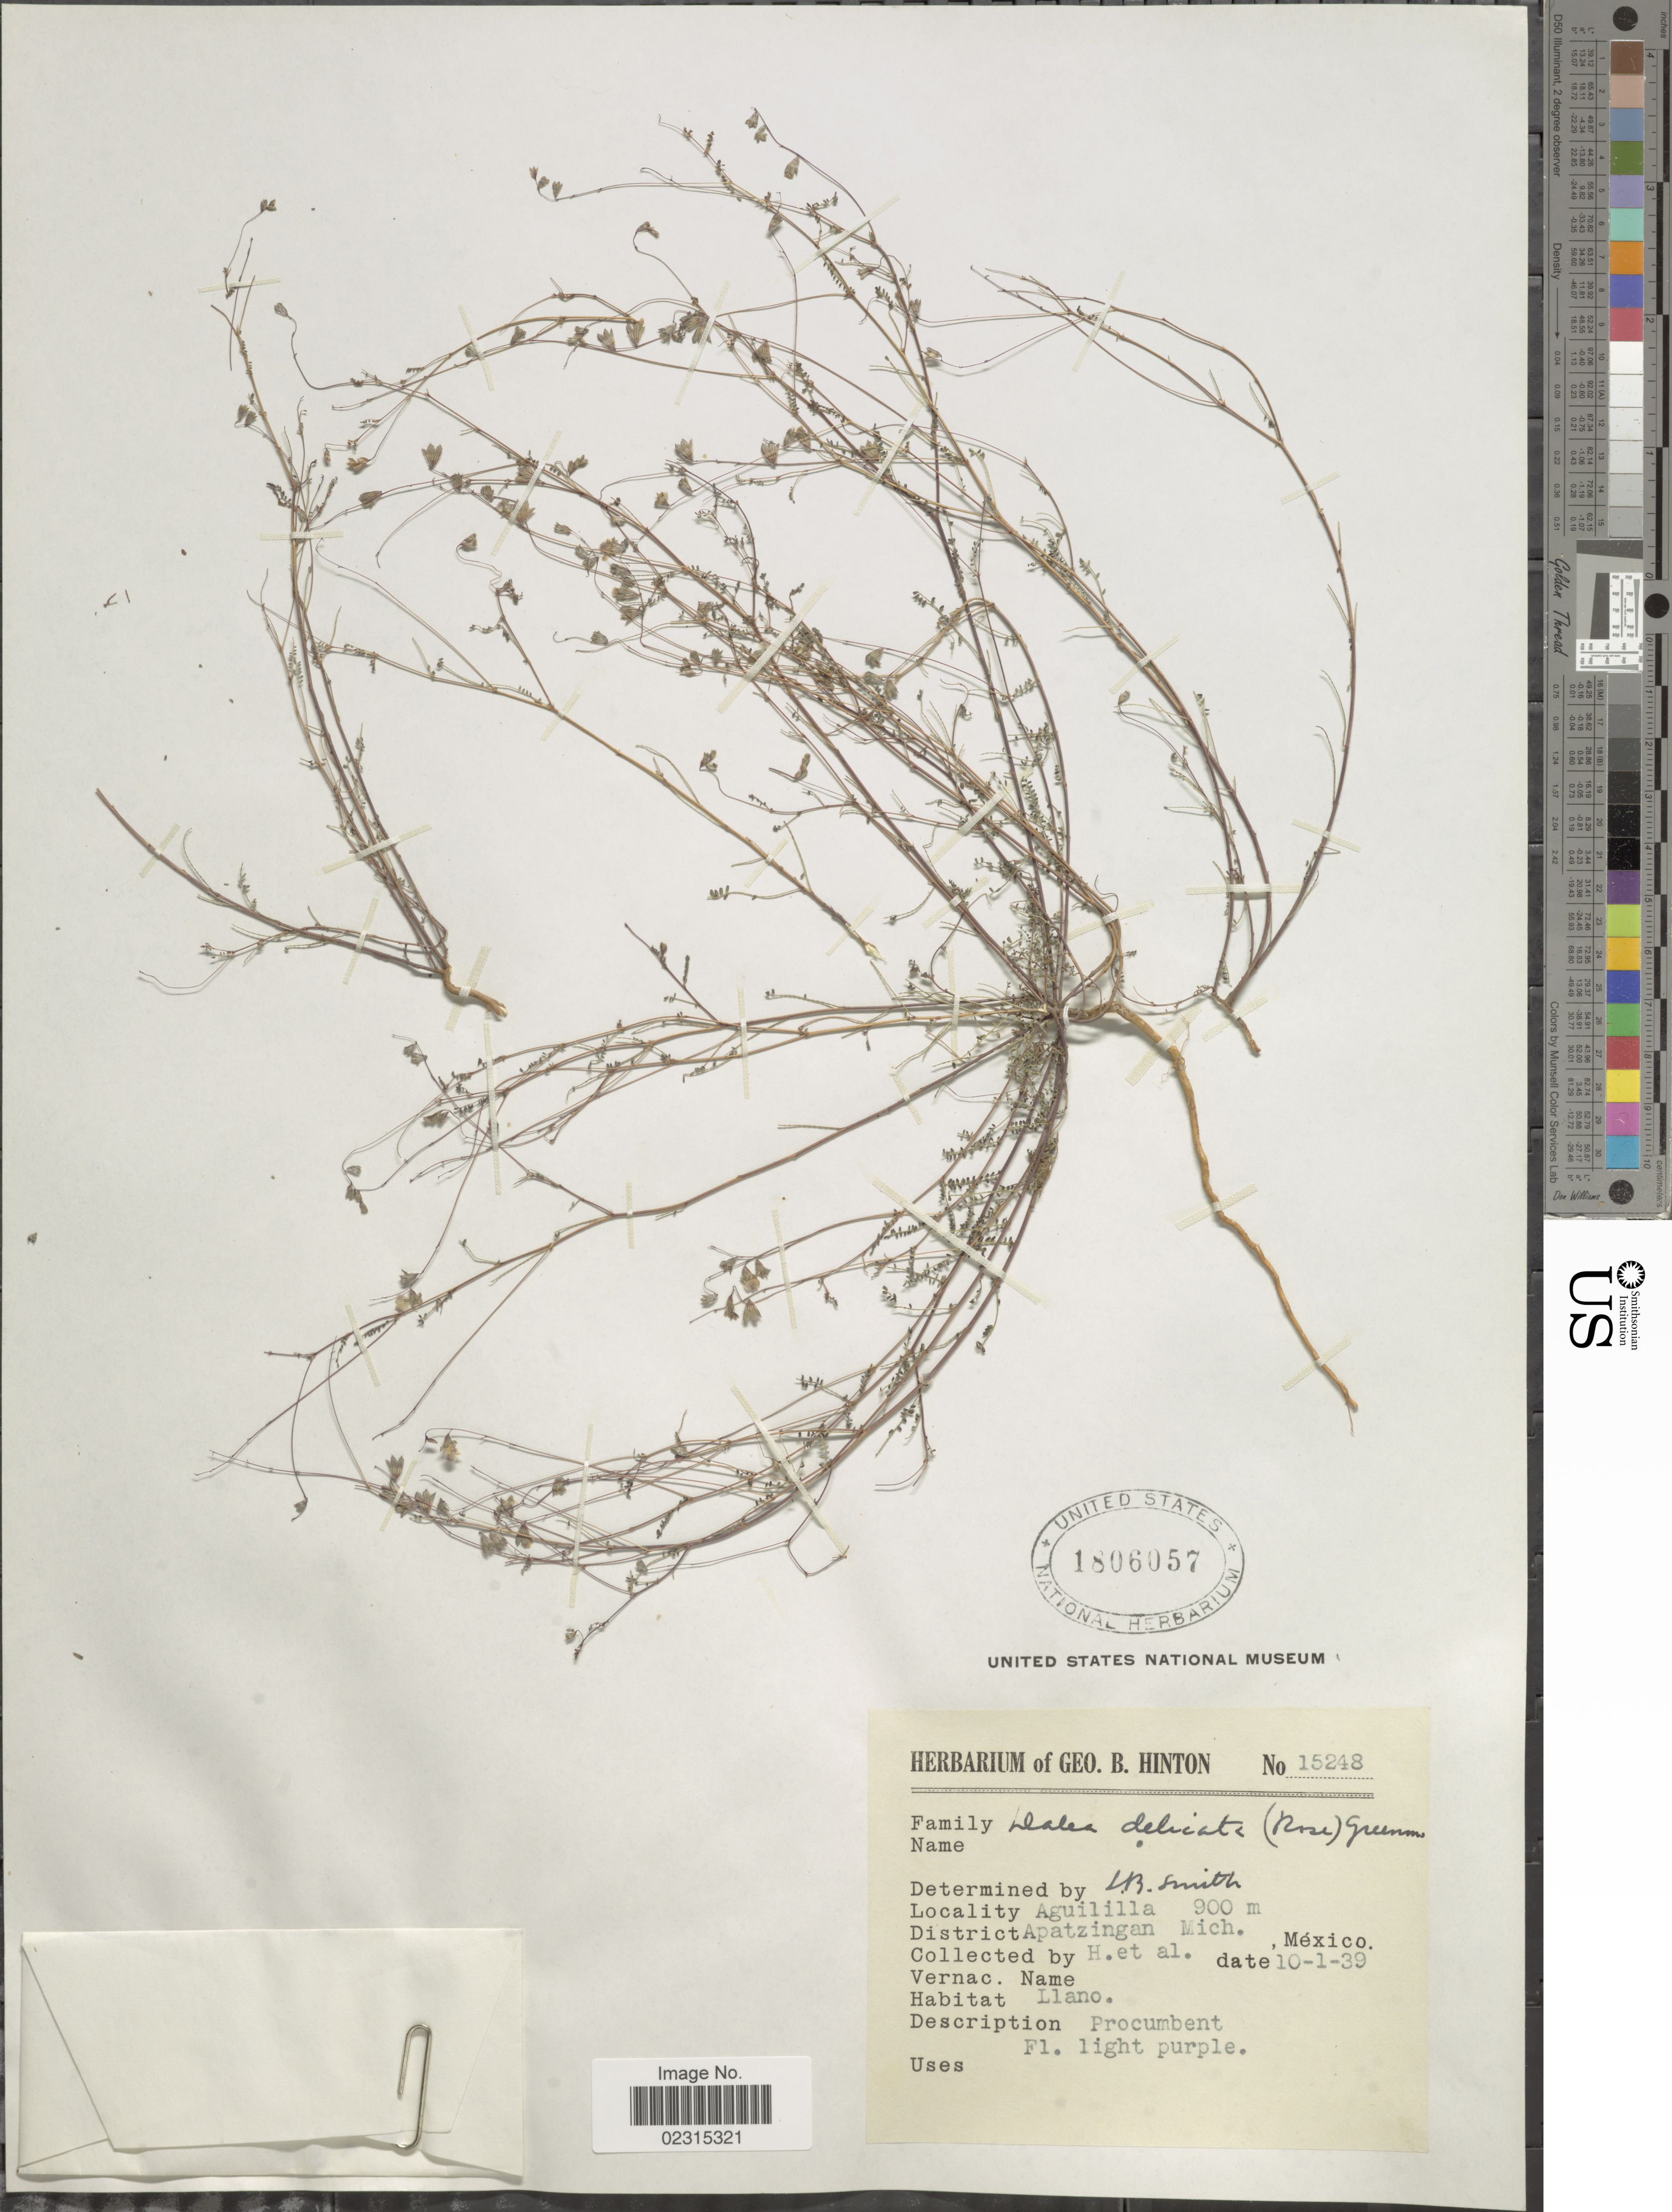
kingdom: Plantae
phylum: Tracheophyta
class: Magnoliopsida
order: Fabales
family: Fabaceae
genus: Marina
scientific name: Marina gracilis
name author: Liebm.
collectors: G. B. Hinton & et al.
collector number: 15248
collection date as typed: Transcribed d/m/y: 1/10/39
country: Mexico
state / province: Michoacán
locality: Aguililla, District Apatzingan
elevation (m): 900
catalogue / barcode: US 1806057